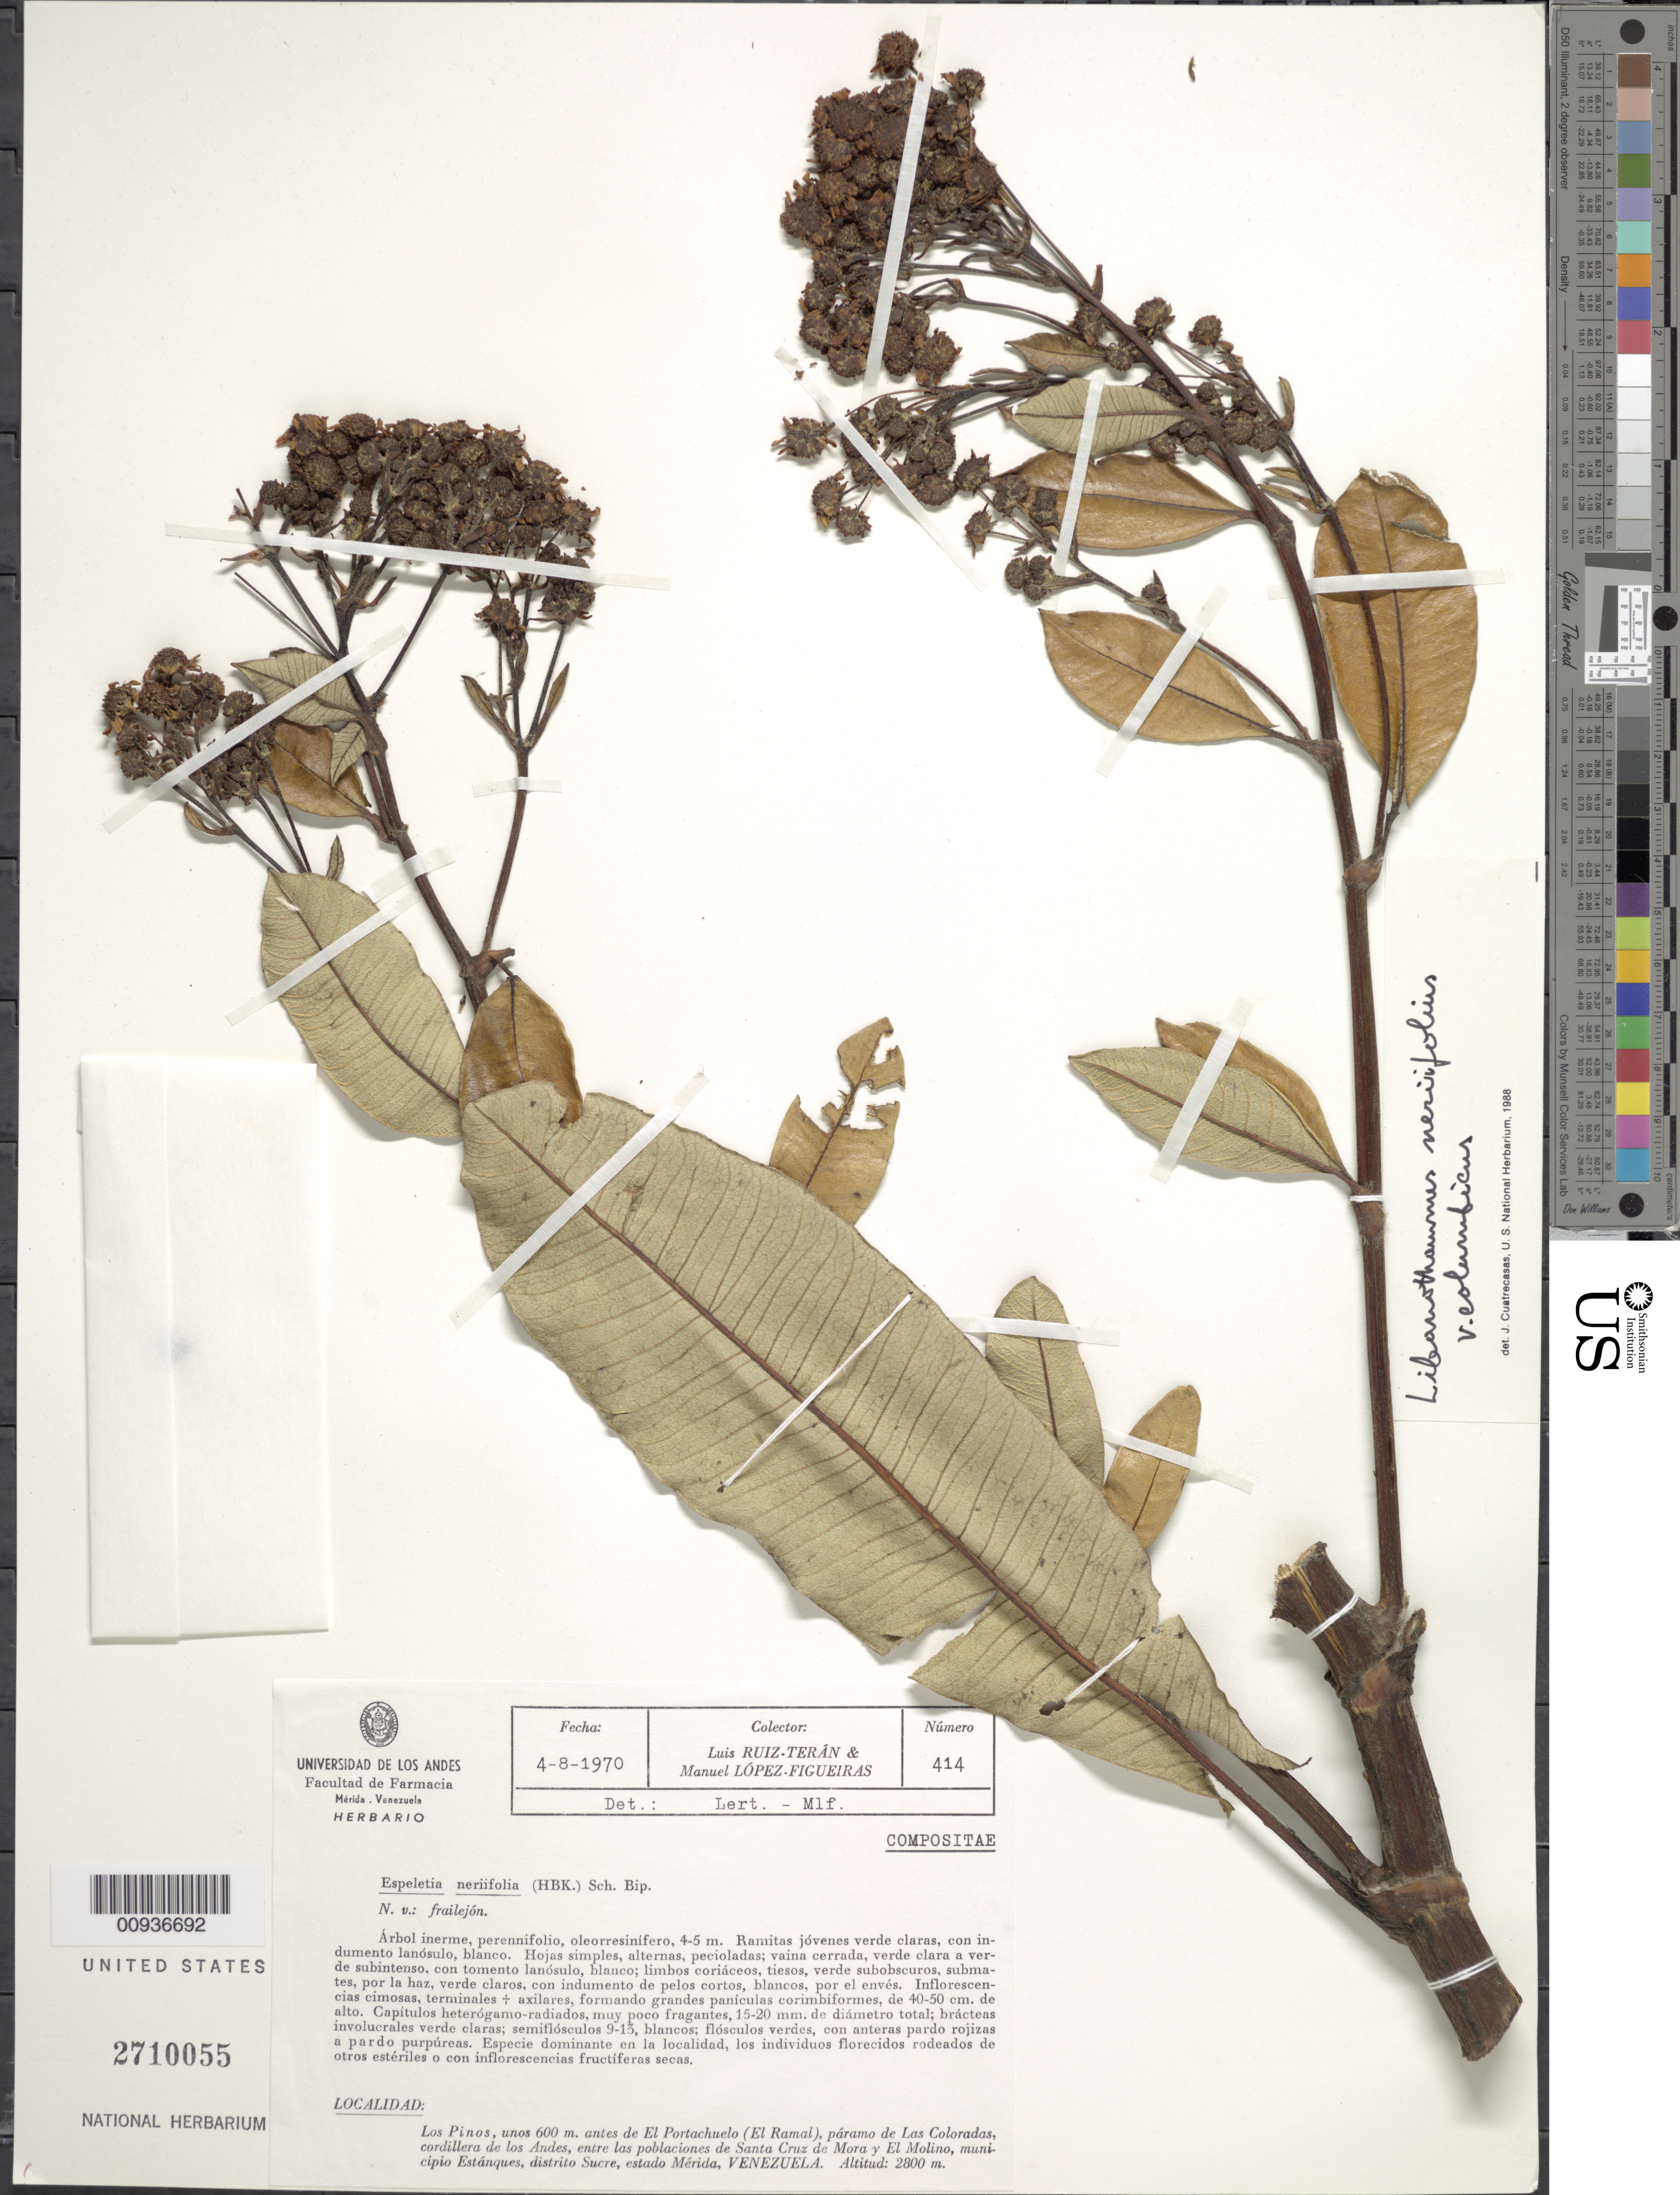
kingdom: Plantae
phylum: Tracheophyta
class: Magnoliopsida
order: Asterales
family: Asteraceae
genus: Libanothamnus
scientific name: Libanothamnus neriifolius var. columbicus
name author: (Cuatrec.) Cuatrec.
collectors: L. E. Ruíz-Terán & M. López Figueiras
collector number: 414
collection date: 1970-08-04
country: Venezuela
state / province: Mérida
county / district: Sucre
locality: Páramo de Las Coloradas. Los Pinos, unos 600 m antes de El Portachuelo (El Ramal), cordillera de los Andes, entre las poblaciones de Santa Cruz de Mora y El Molino, municipio Estanques.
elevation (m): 2800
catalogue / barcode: US 2710055